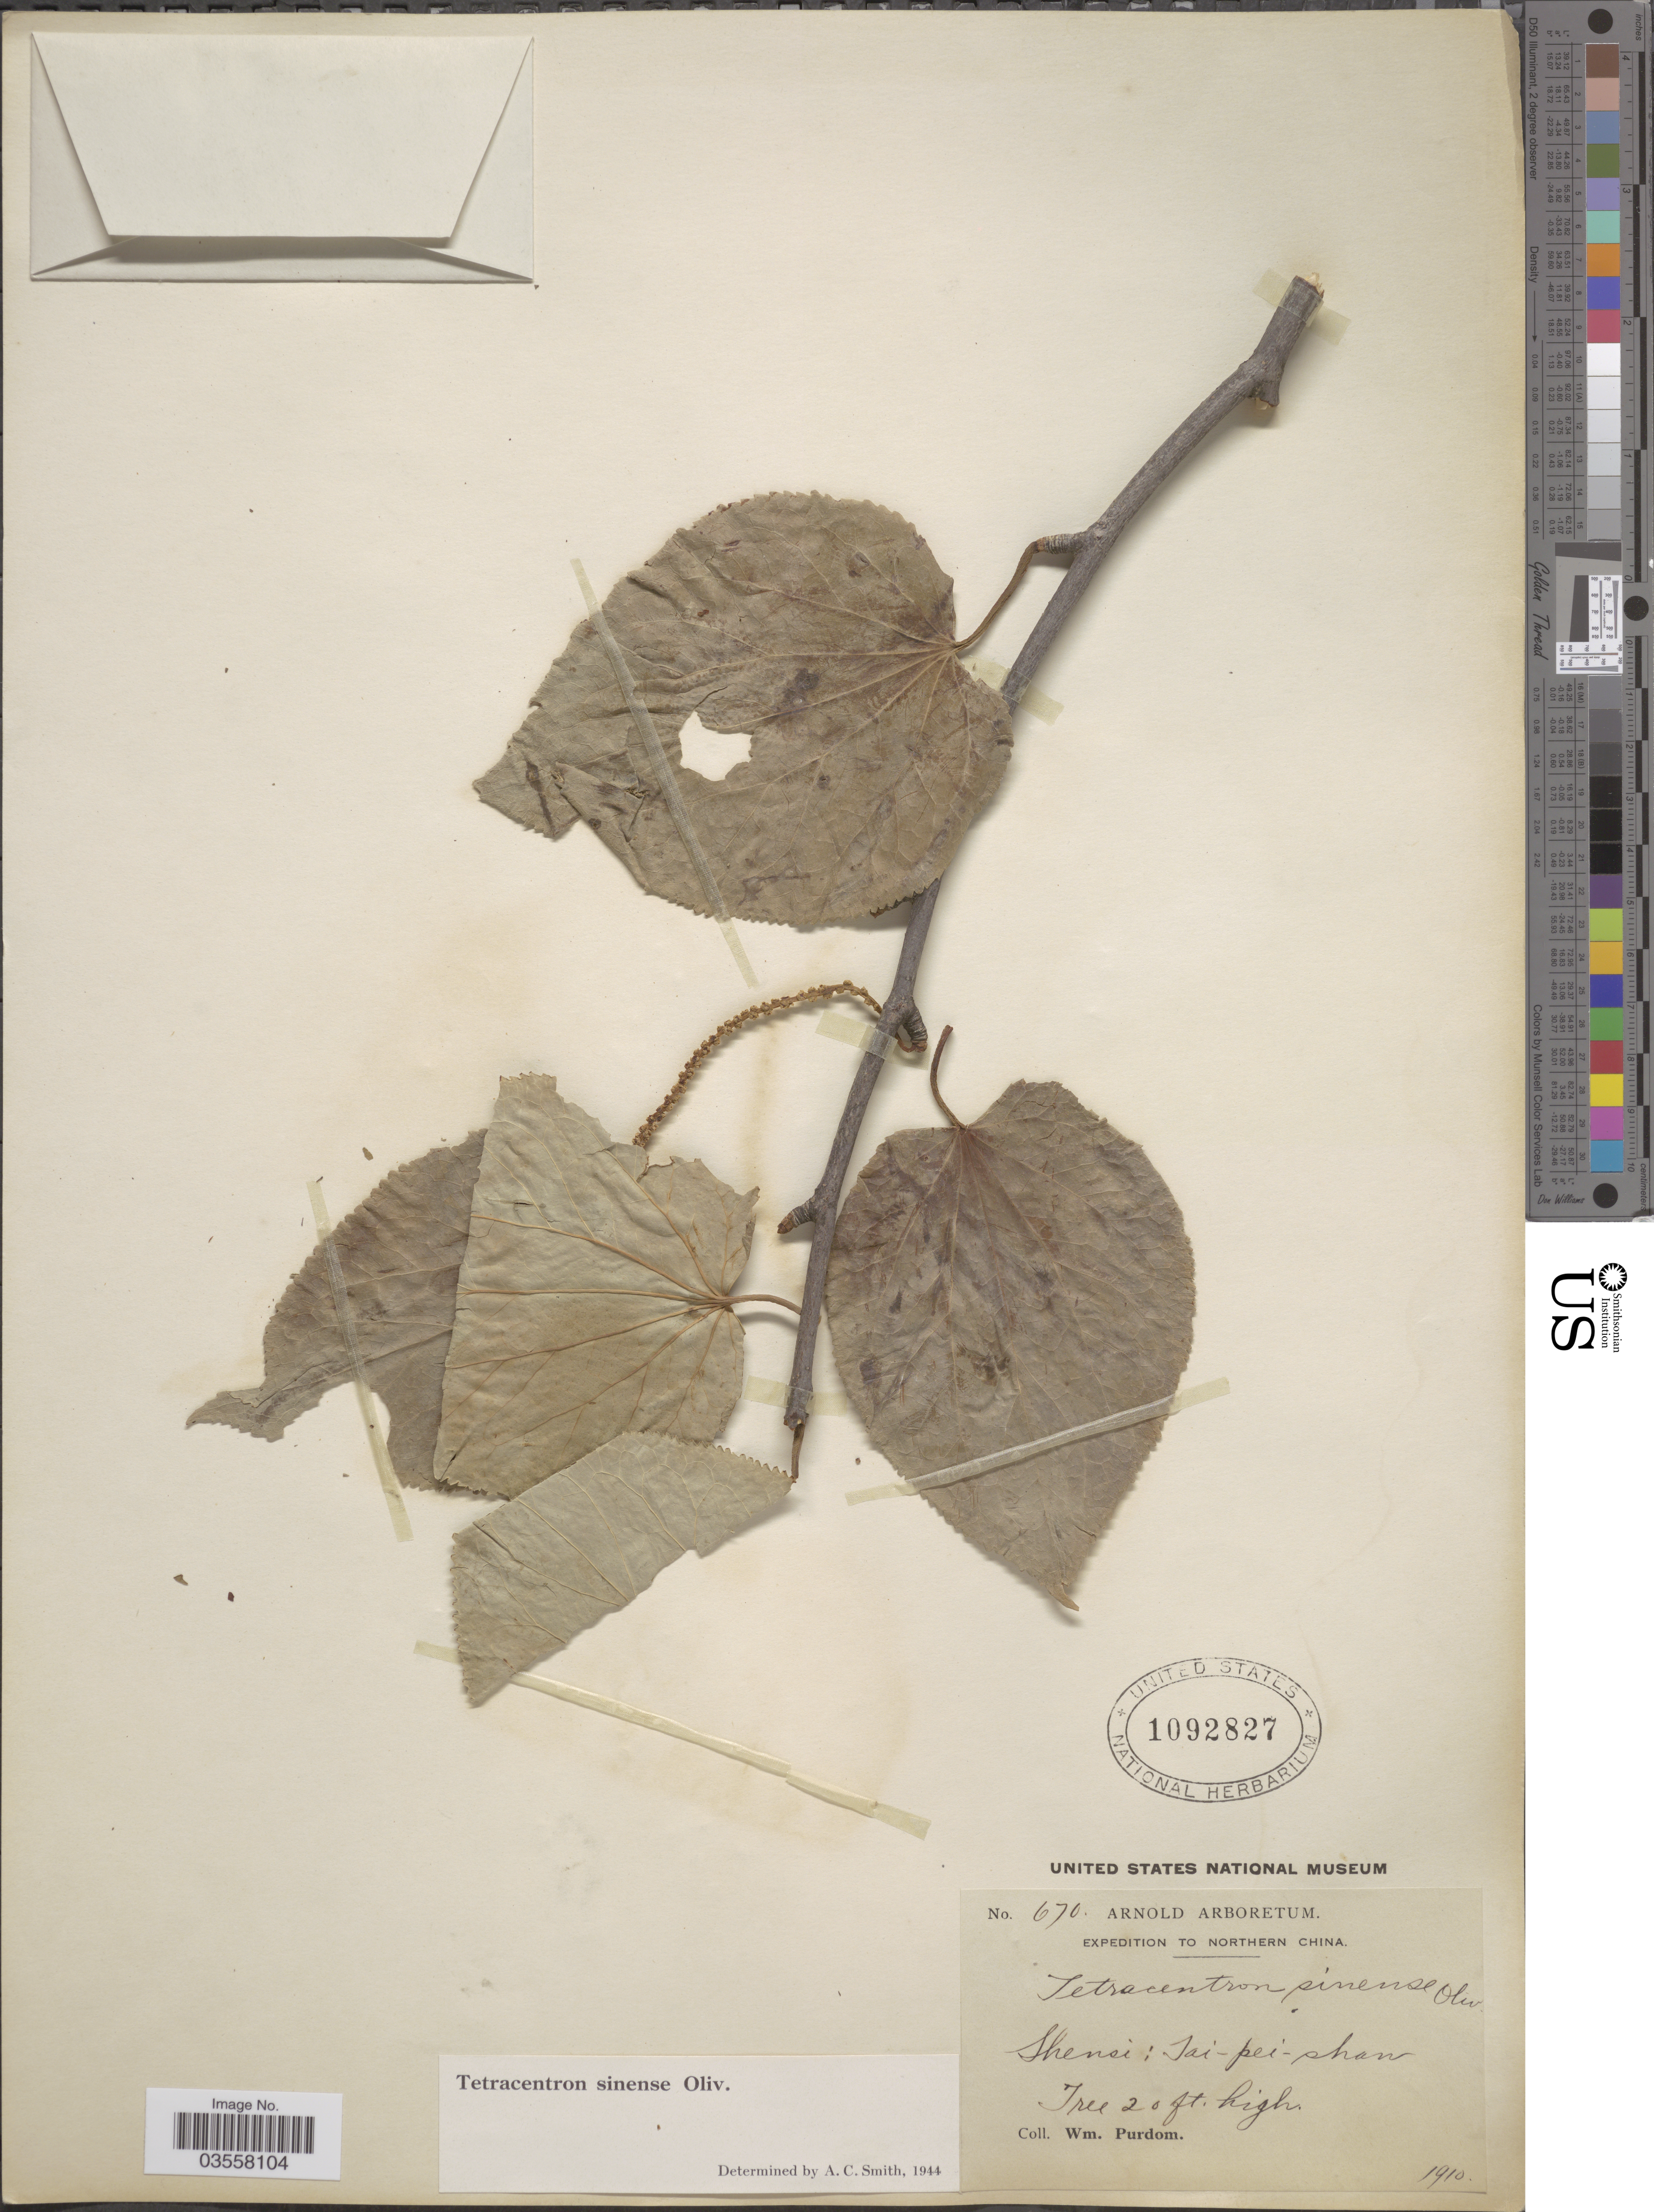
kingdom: Plantae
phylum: Tracheophyta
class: Magnoliopsida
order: Trochodendrales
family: Trochodendraceae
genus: Tetracentron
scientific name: Tetracentron sinense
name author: Oliv.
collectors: W. Purdom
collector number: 670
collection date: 1910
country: China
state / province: Shaanxi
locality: Northern China. Shensi: Tai-pei-shan.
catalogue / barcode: US 1092827